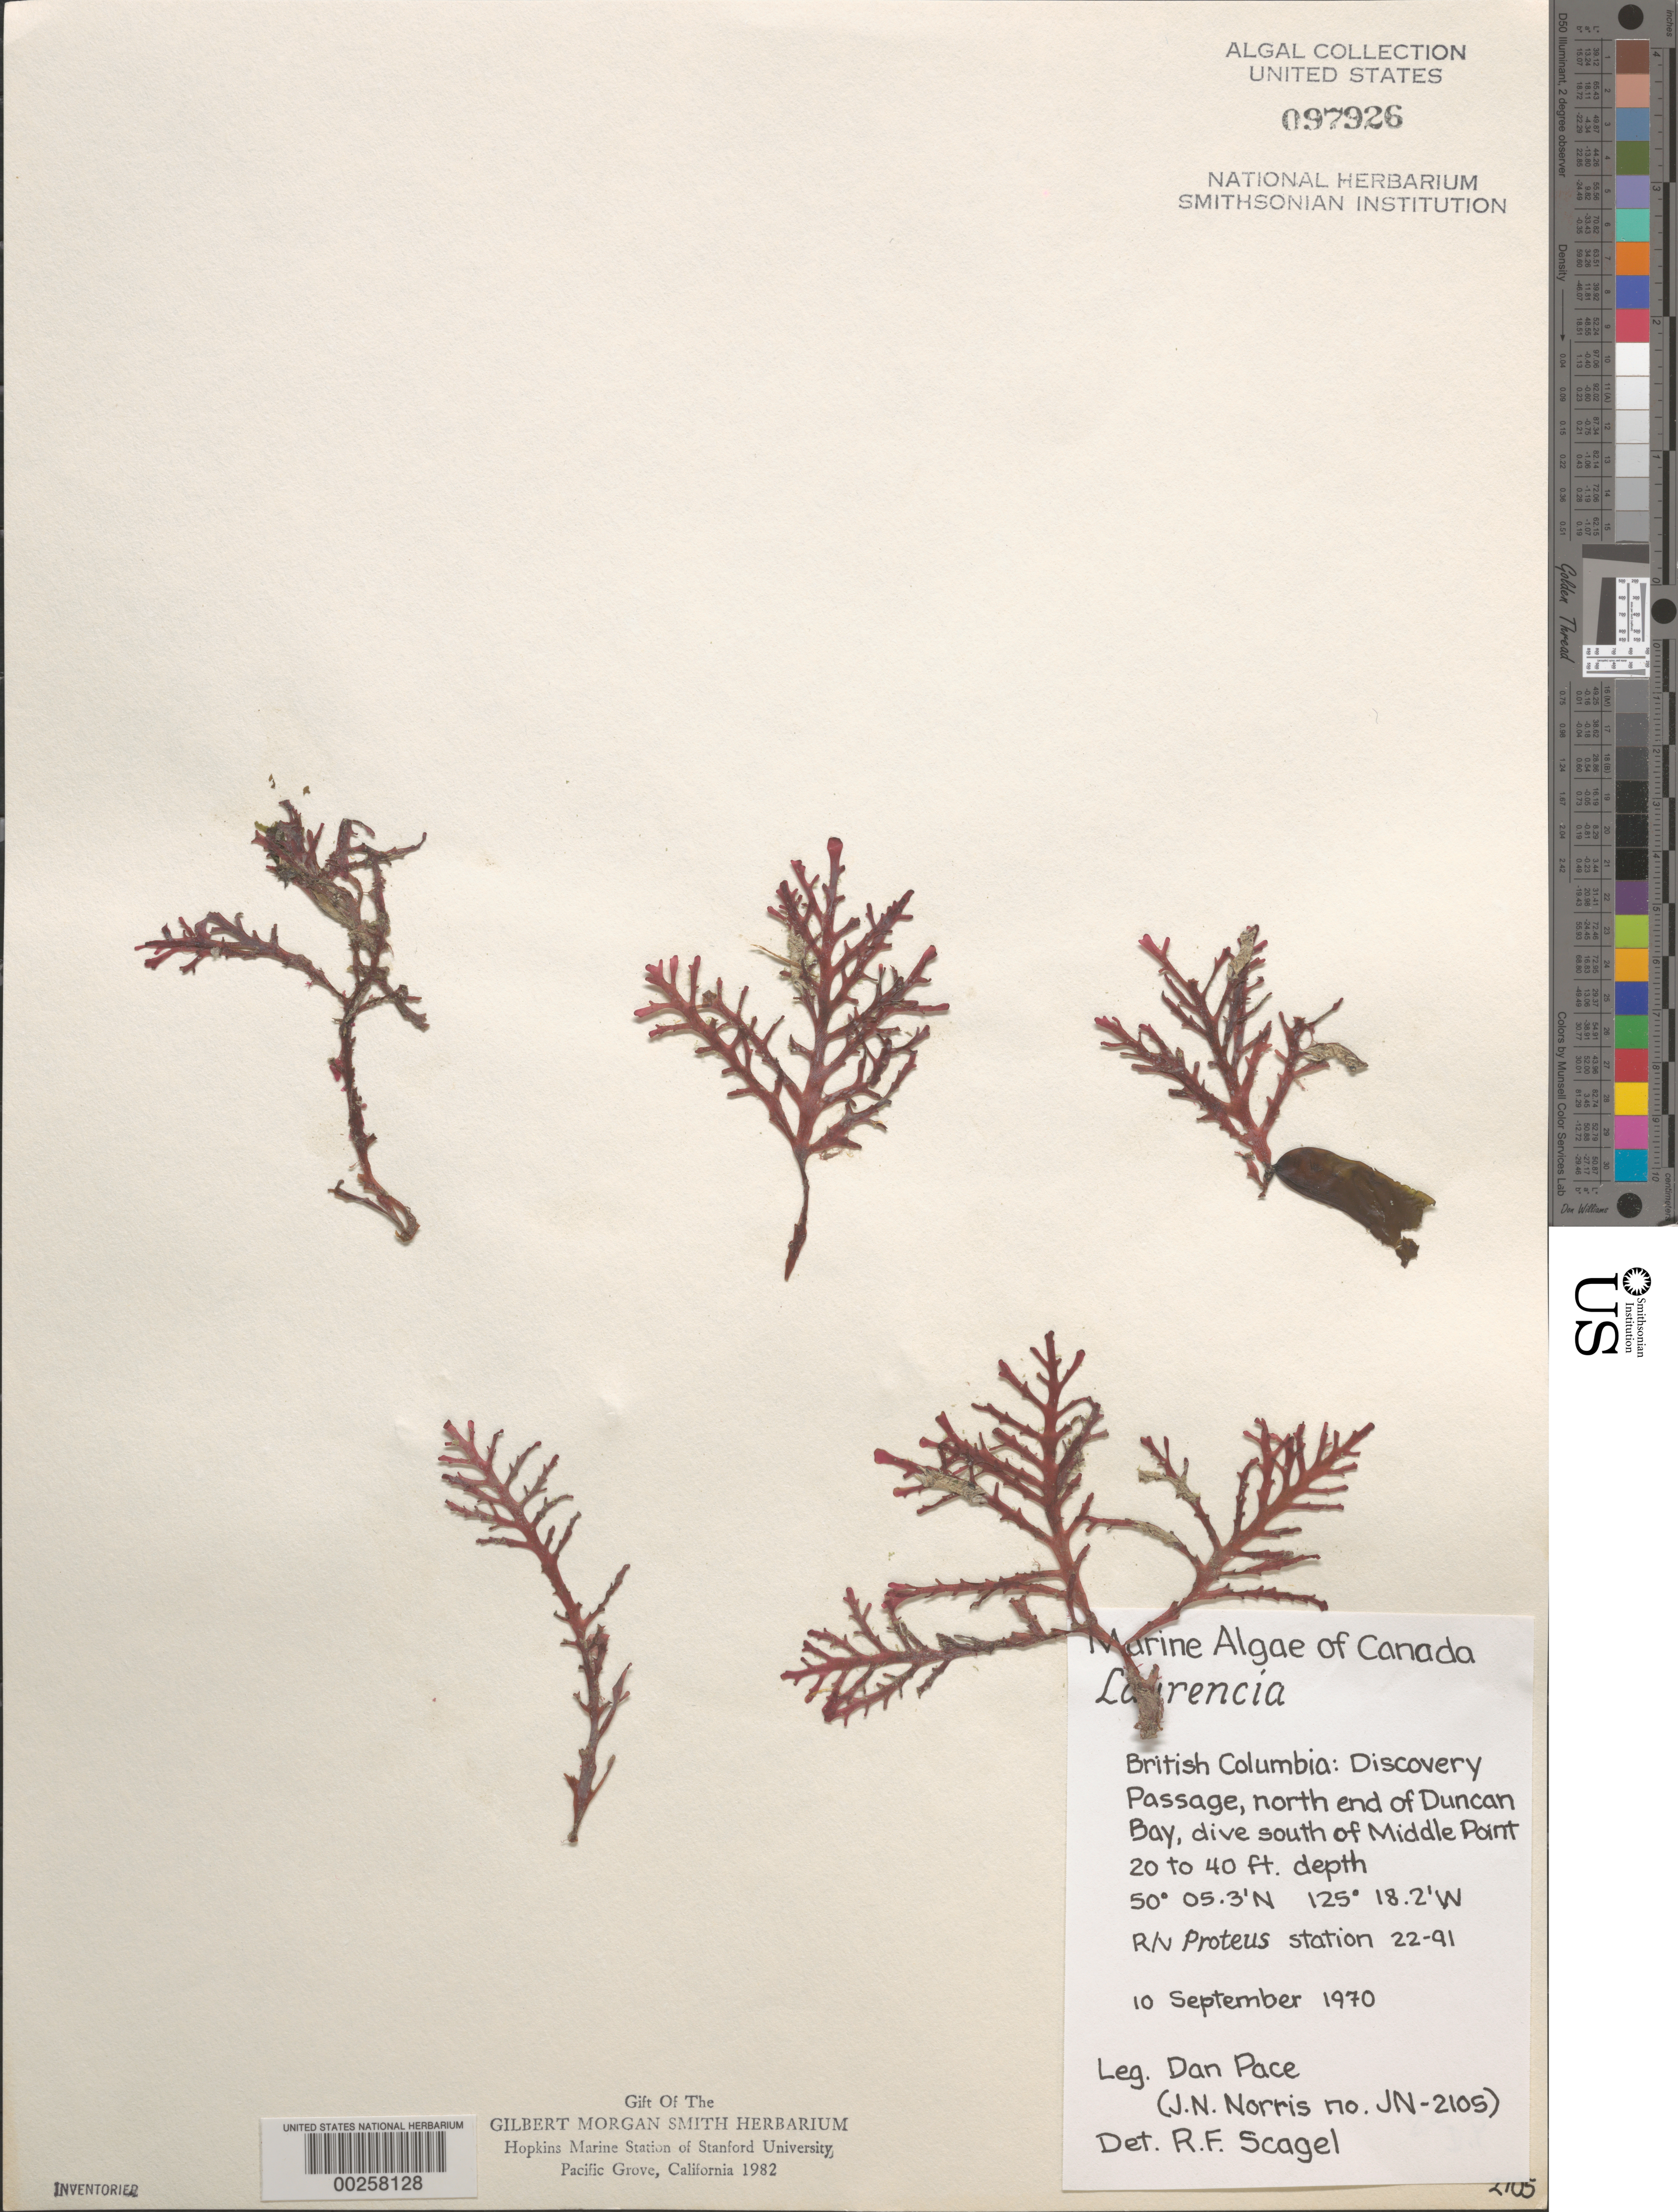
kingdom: Plantae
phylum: Rhodophyta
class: Florideophyceae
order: Ceramiales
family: Rhodomelaceae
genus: Laurencia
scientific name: Laurencia sp.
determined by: Scagel, R. F.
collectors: D. Pace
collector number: Jn-2105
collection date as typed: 10 Sep 1970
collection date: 1970-09-10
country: Canada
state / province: British Columbia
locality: Discovery Passage, Duncan Bay, south of Middle Point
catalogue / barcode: US 97926